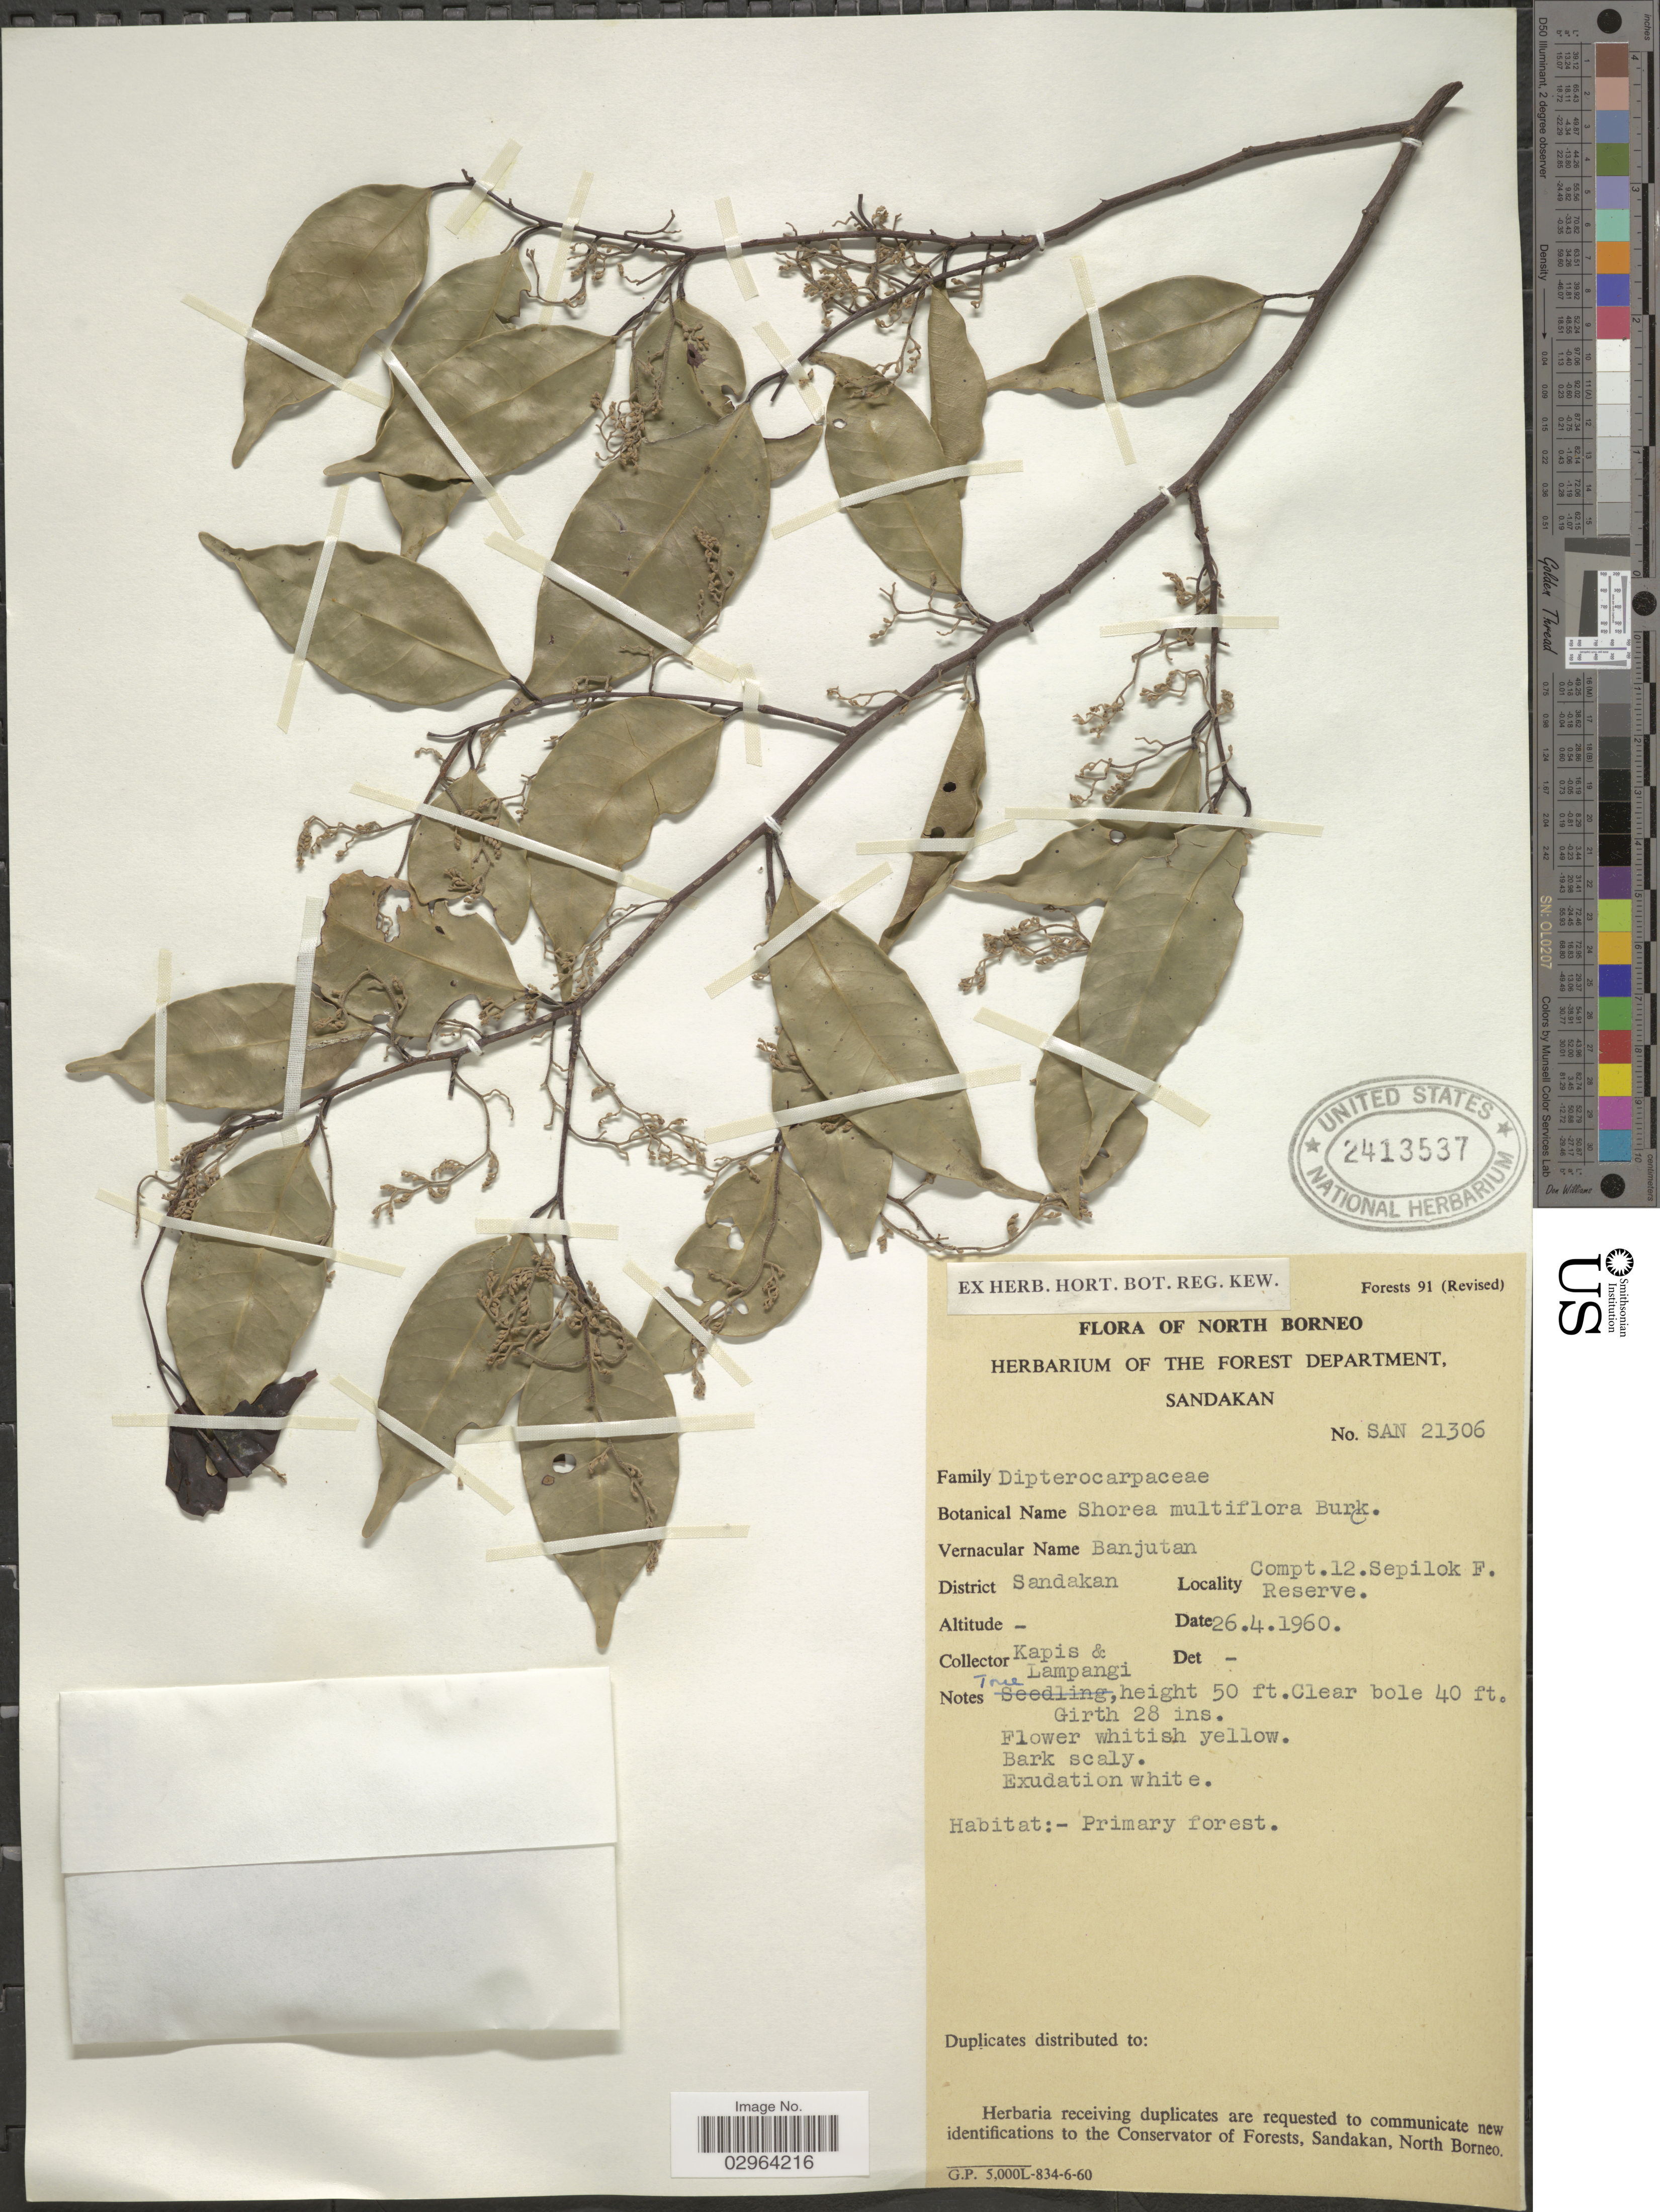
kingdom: Plantae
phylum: Tracheophyta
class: Magnoliopsida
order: Malvales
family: Dipterocarpaceae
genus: Richetia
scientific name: Richetia multiflora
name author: (Burck) P.S. Ashton & J. Heck.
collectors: Kapis & Lampangi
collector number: SAN21306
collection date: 1960-04-26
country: Malaysia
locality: North Borneo. District Sandakan. Compt. 12. Sepilok F. Reserve.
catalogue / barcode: US 2413537